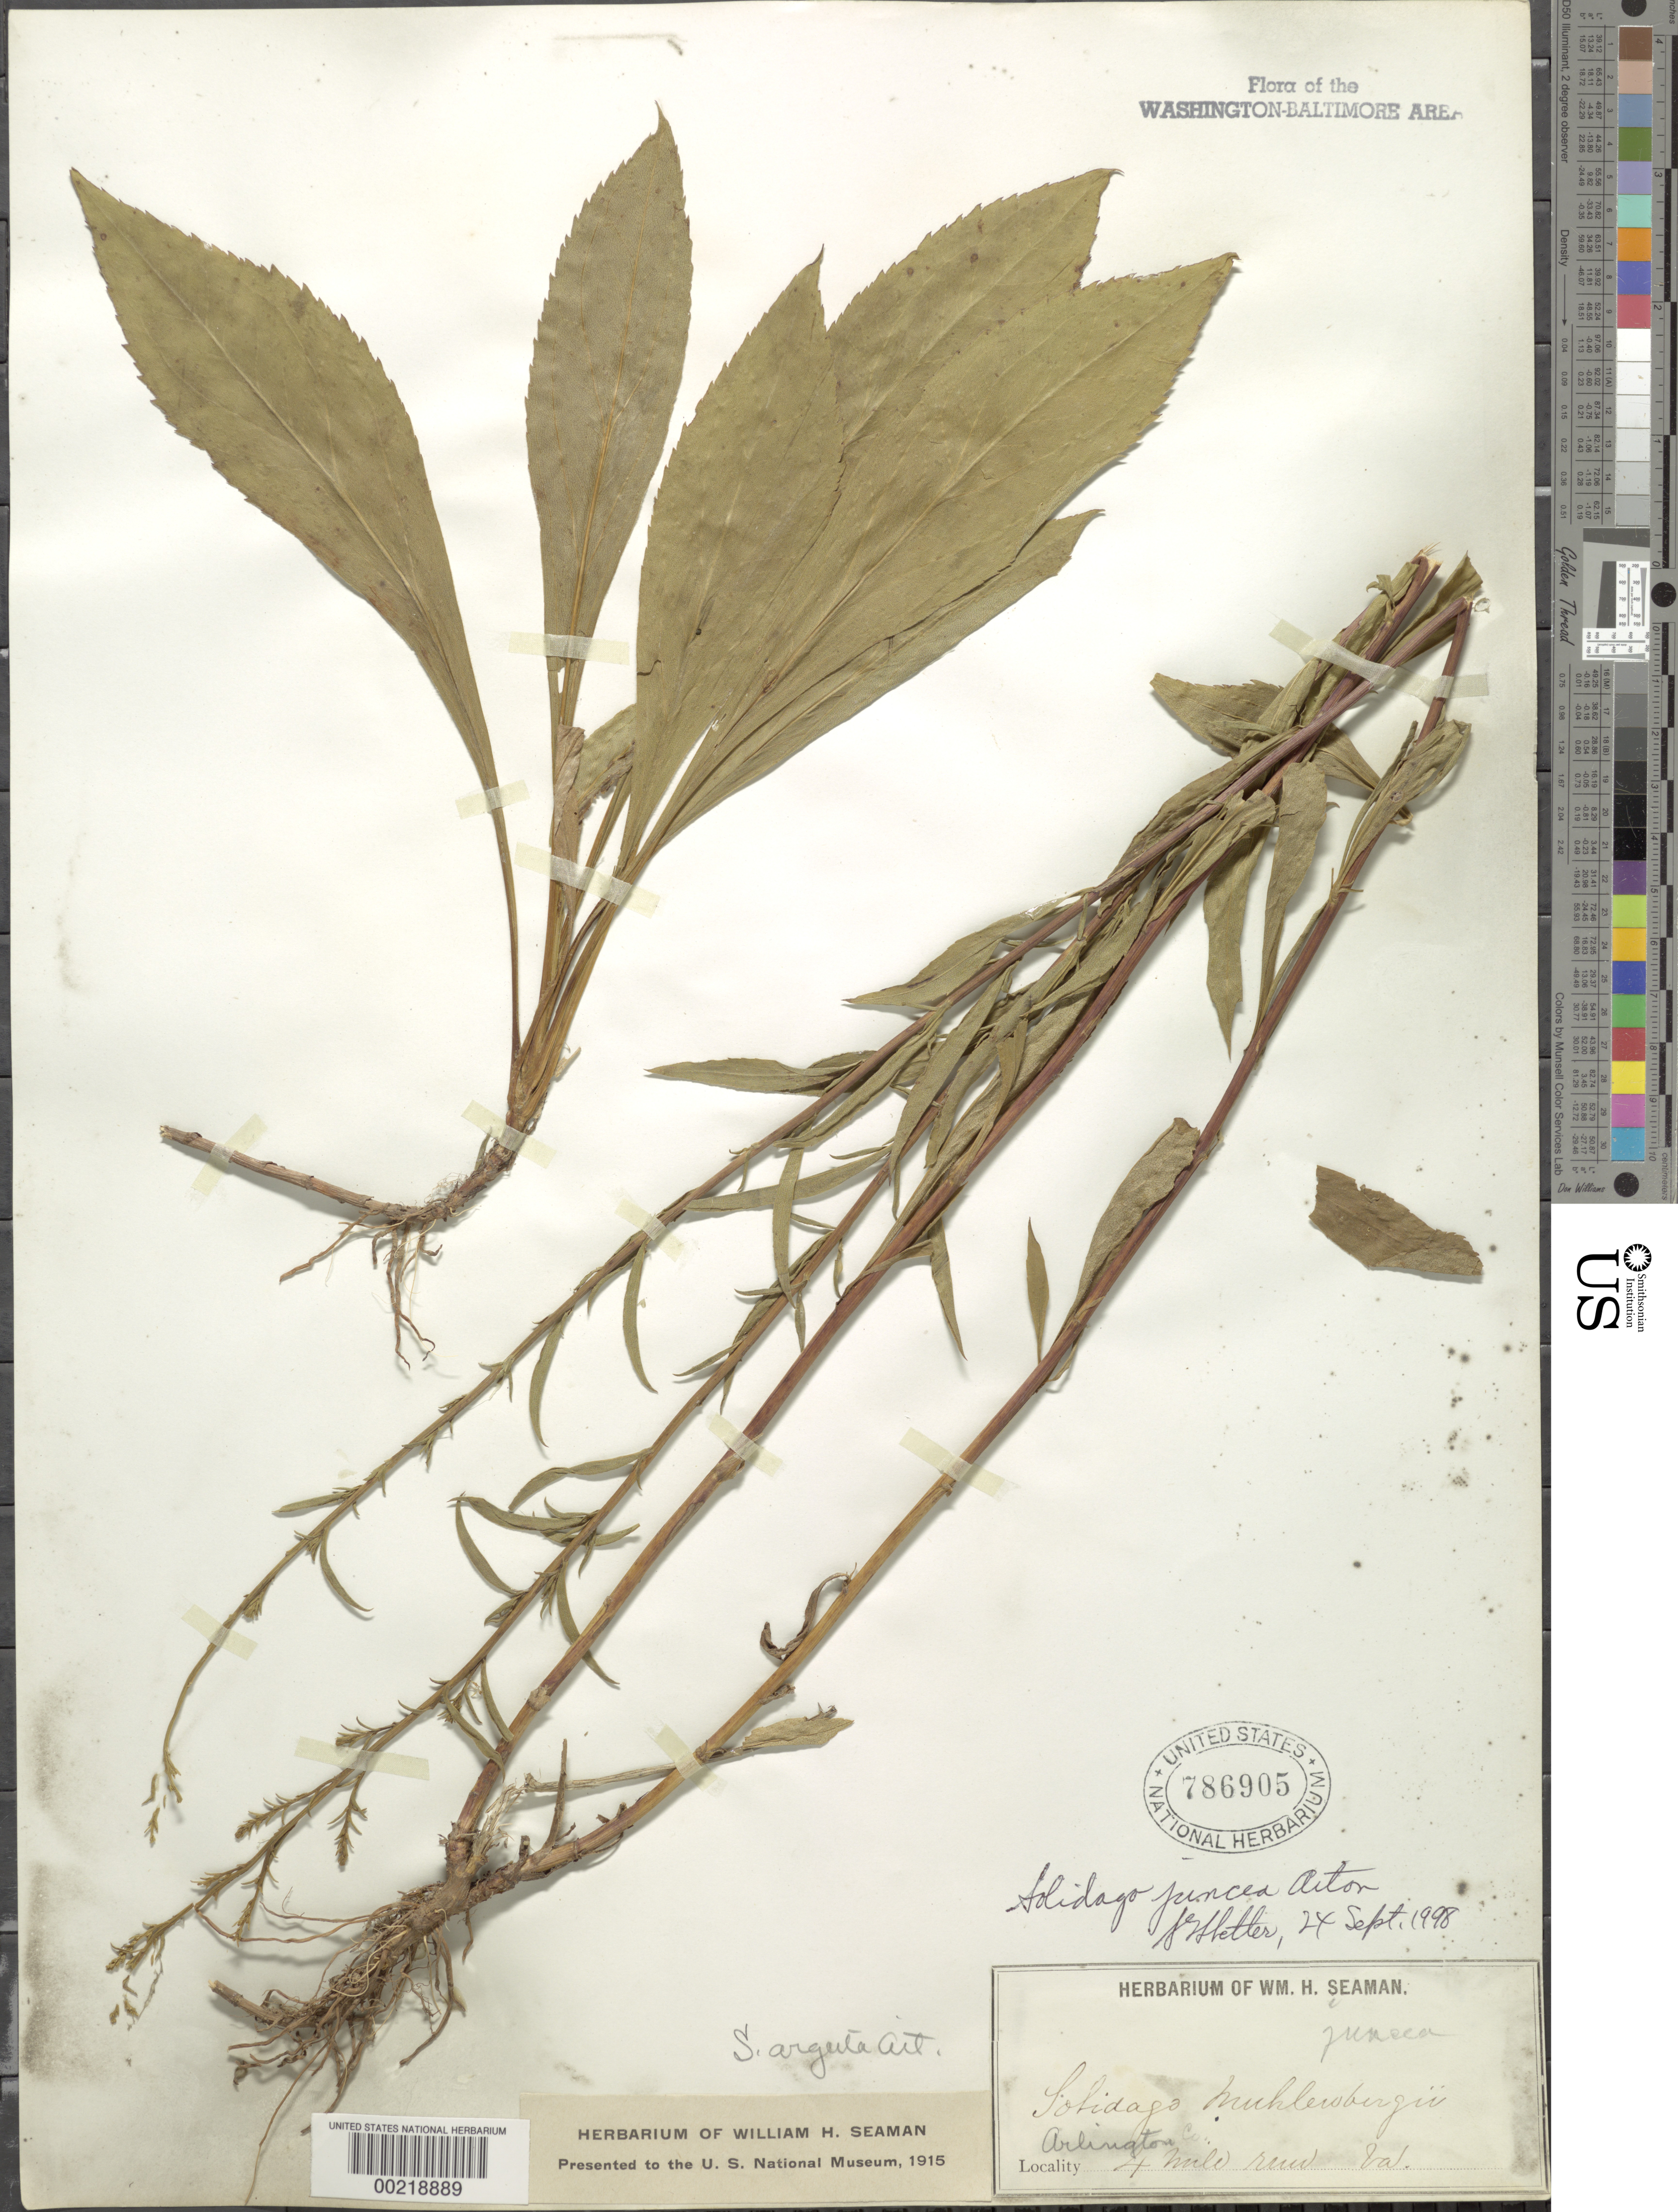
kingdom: Plantae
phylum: Tracheophyta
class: Magnoliopsida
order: Asterales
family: Asteraceae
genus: Solidago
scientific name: Solidago juncea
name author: Aiton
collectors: W. Seaman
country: United States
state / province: Virginia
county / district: Arlington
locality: Four Mile Run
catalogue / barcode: US 786905